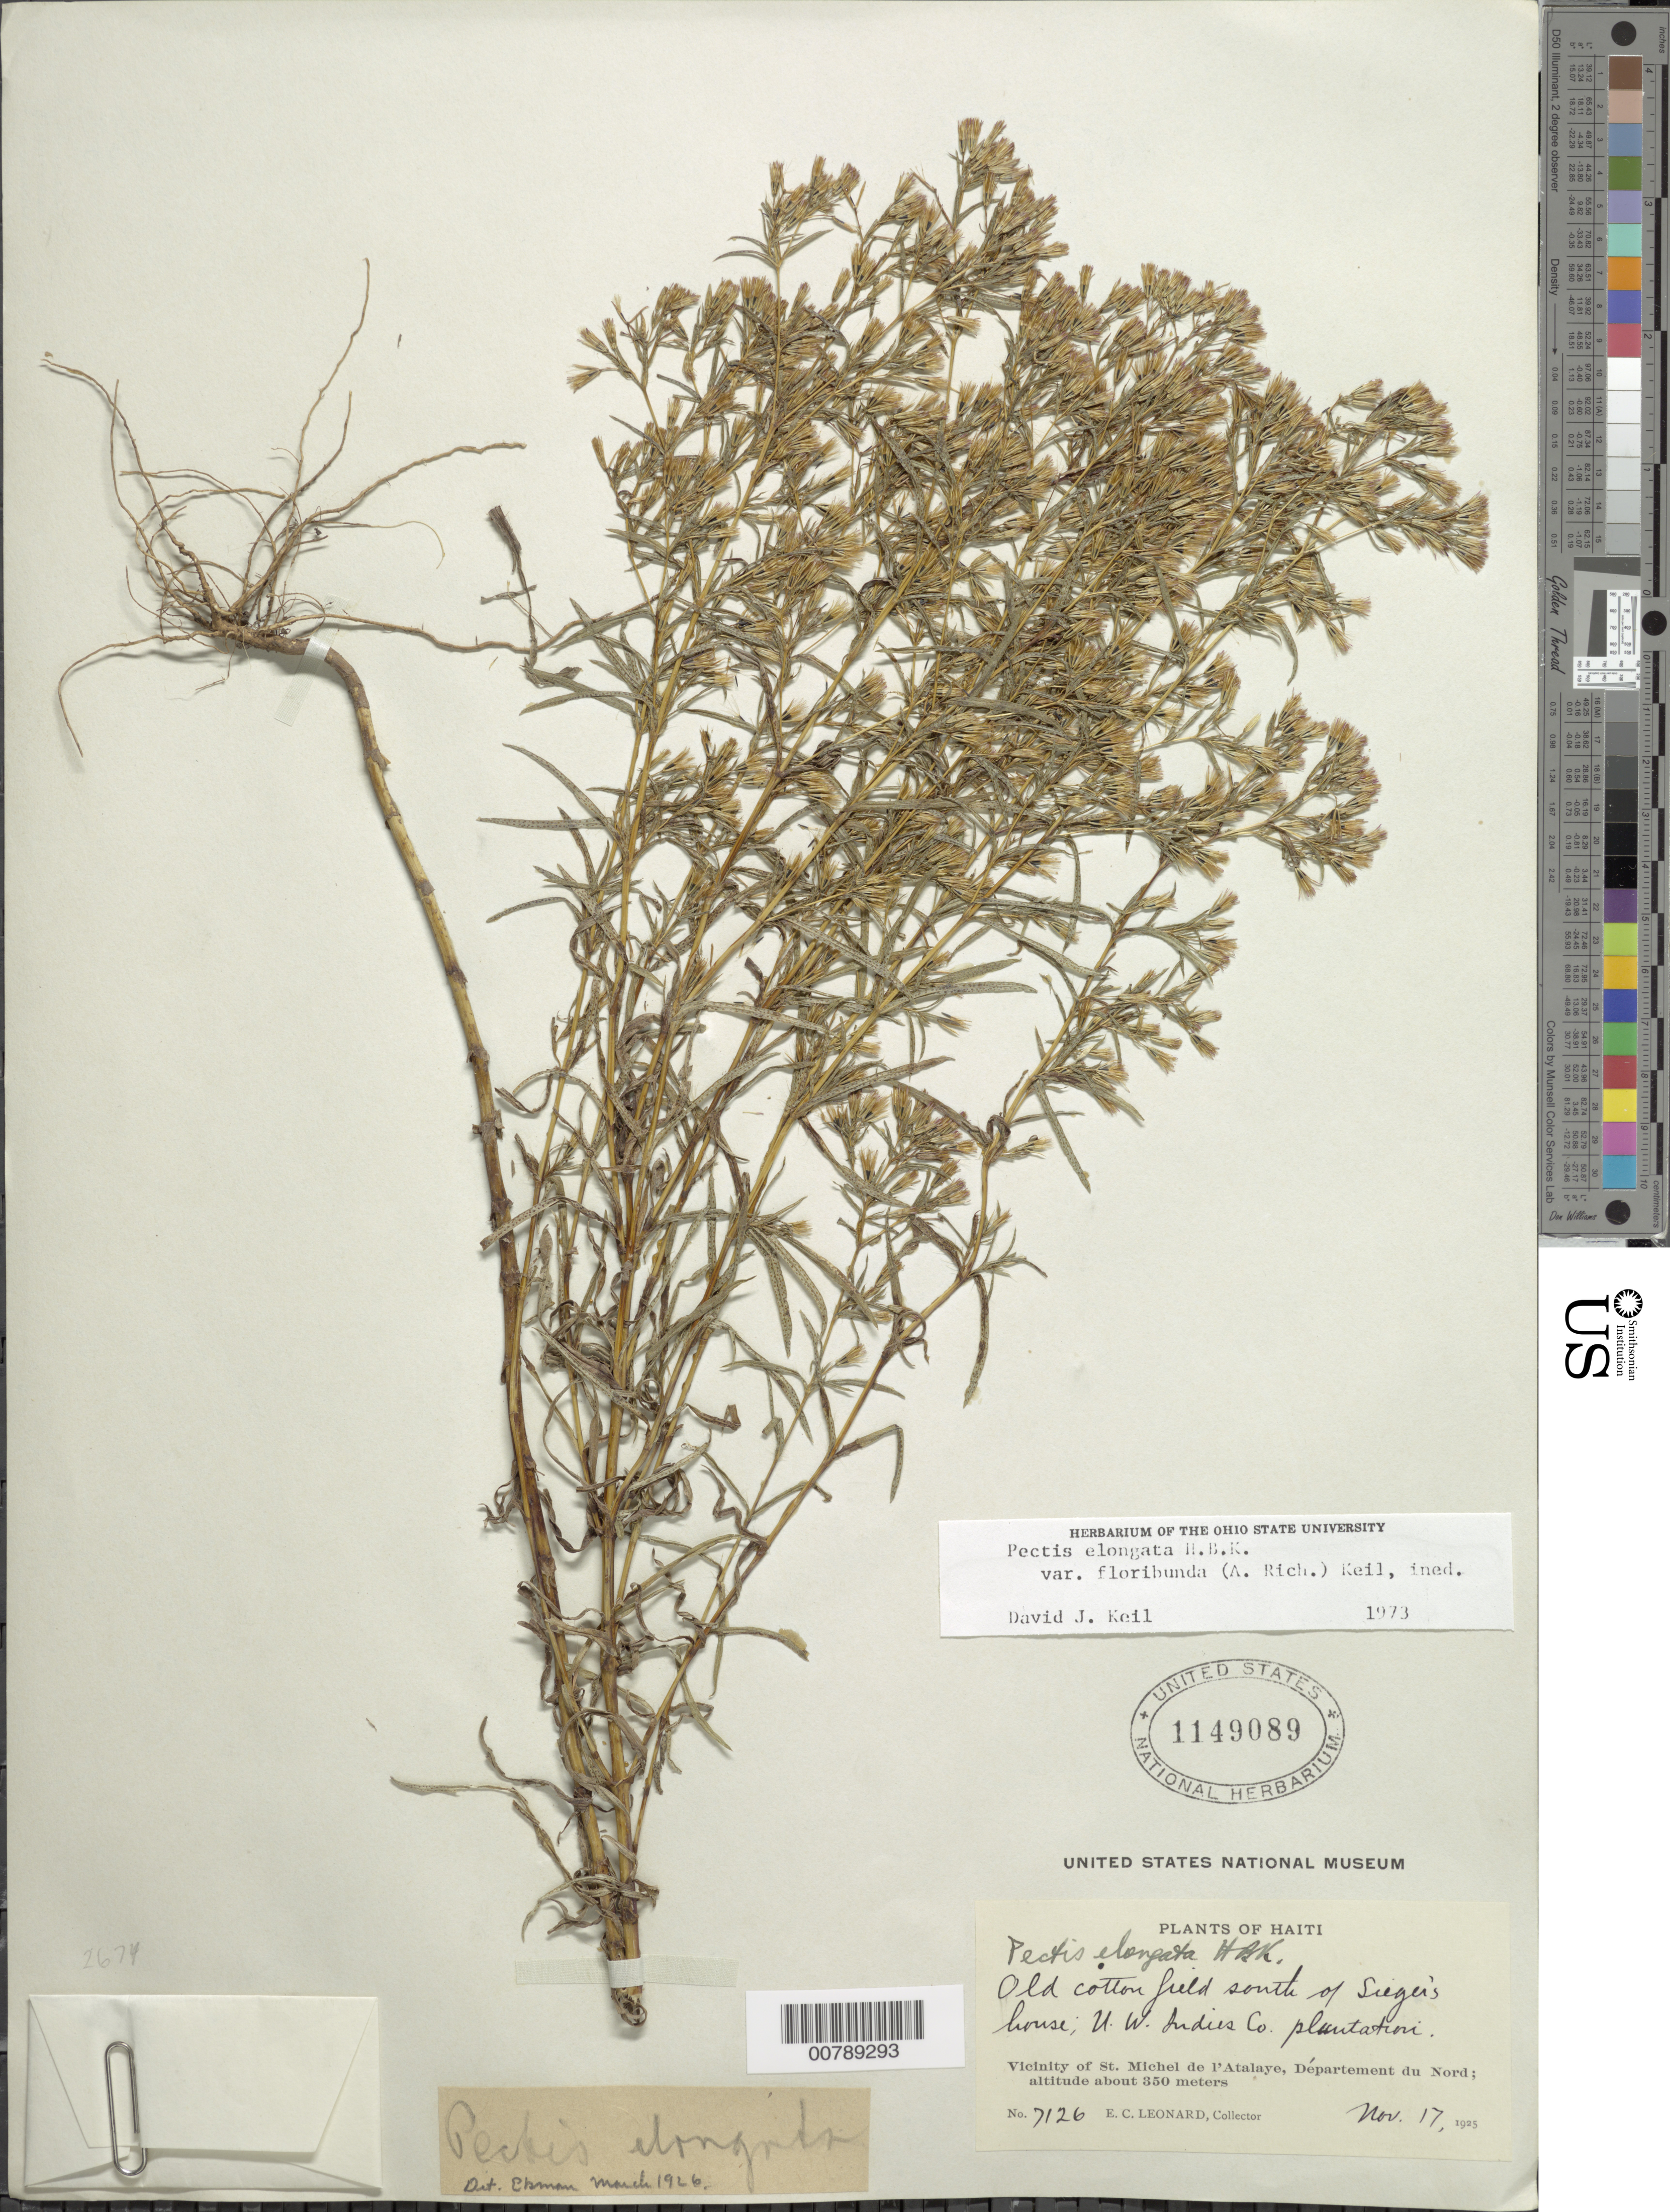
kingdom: Plantae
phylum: Tracheophyta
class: Magnoliopsida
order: Asterales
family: Asteraceae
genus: Pectis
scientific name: Pectis elongata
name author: Kunth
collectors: E. C. Leonard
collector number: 7126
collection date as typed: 17 Nov 1925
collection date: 1925-11-17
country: Haiti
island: Hispaniola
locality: Vicinity of St. Michel de l'Atalaye, Département du Nord. Old cotton field south of Sieger's house, U.W. Indies Co. Plantation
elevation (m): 350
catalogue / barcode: US 1149089